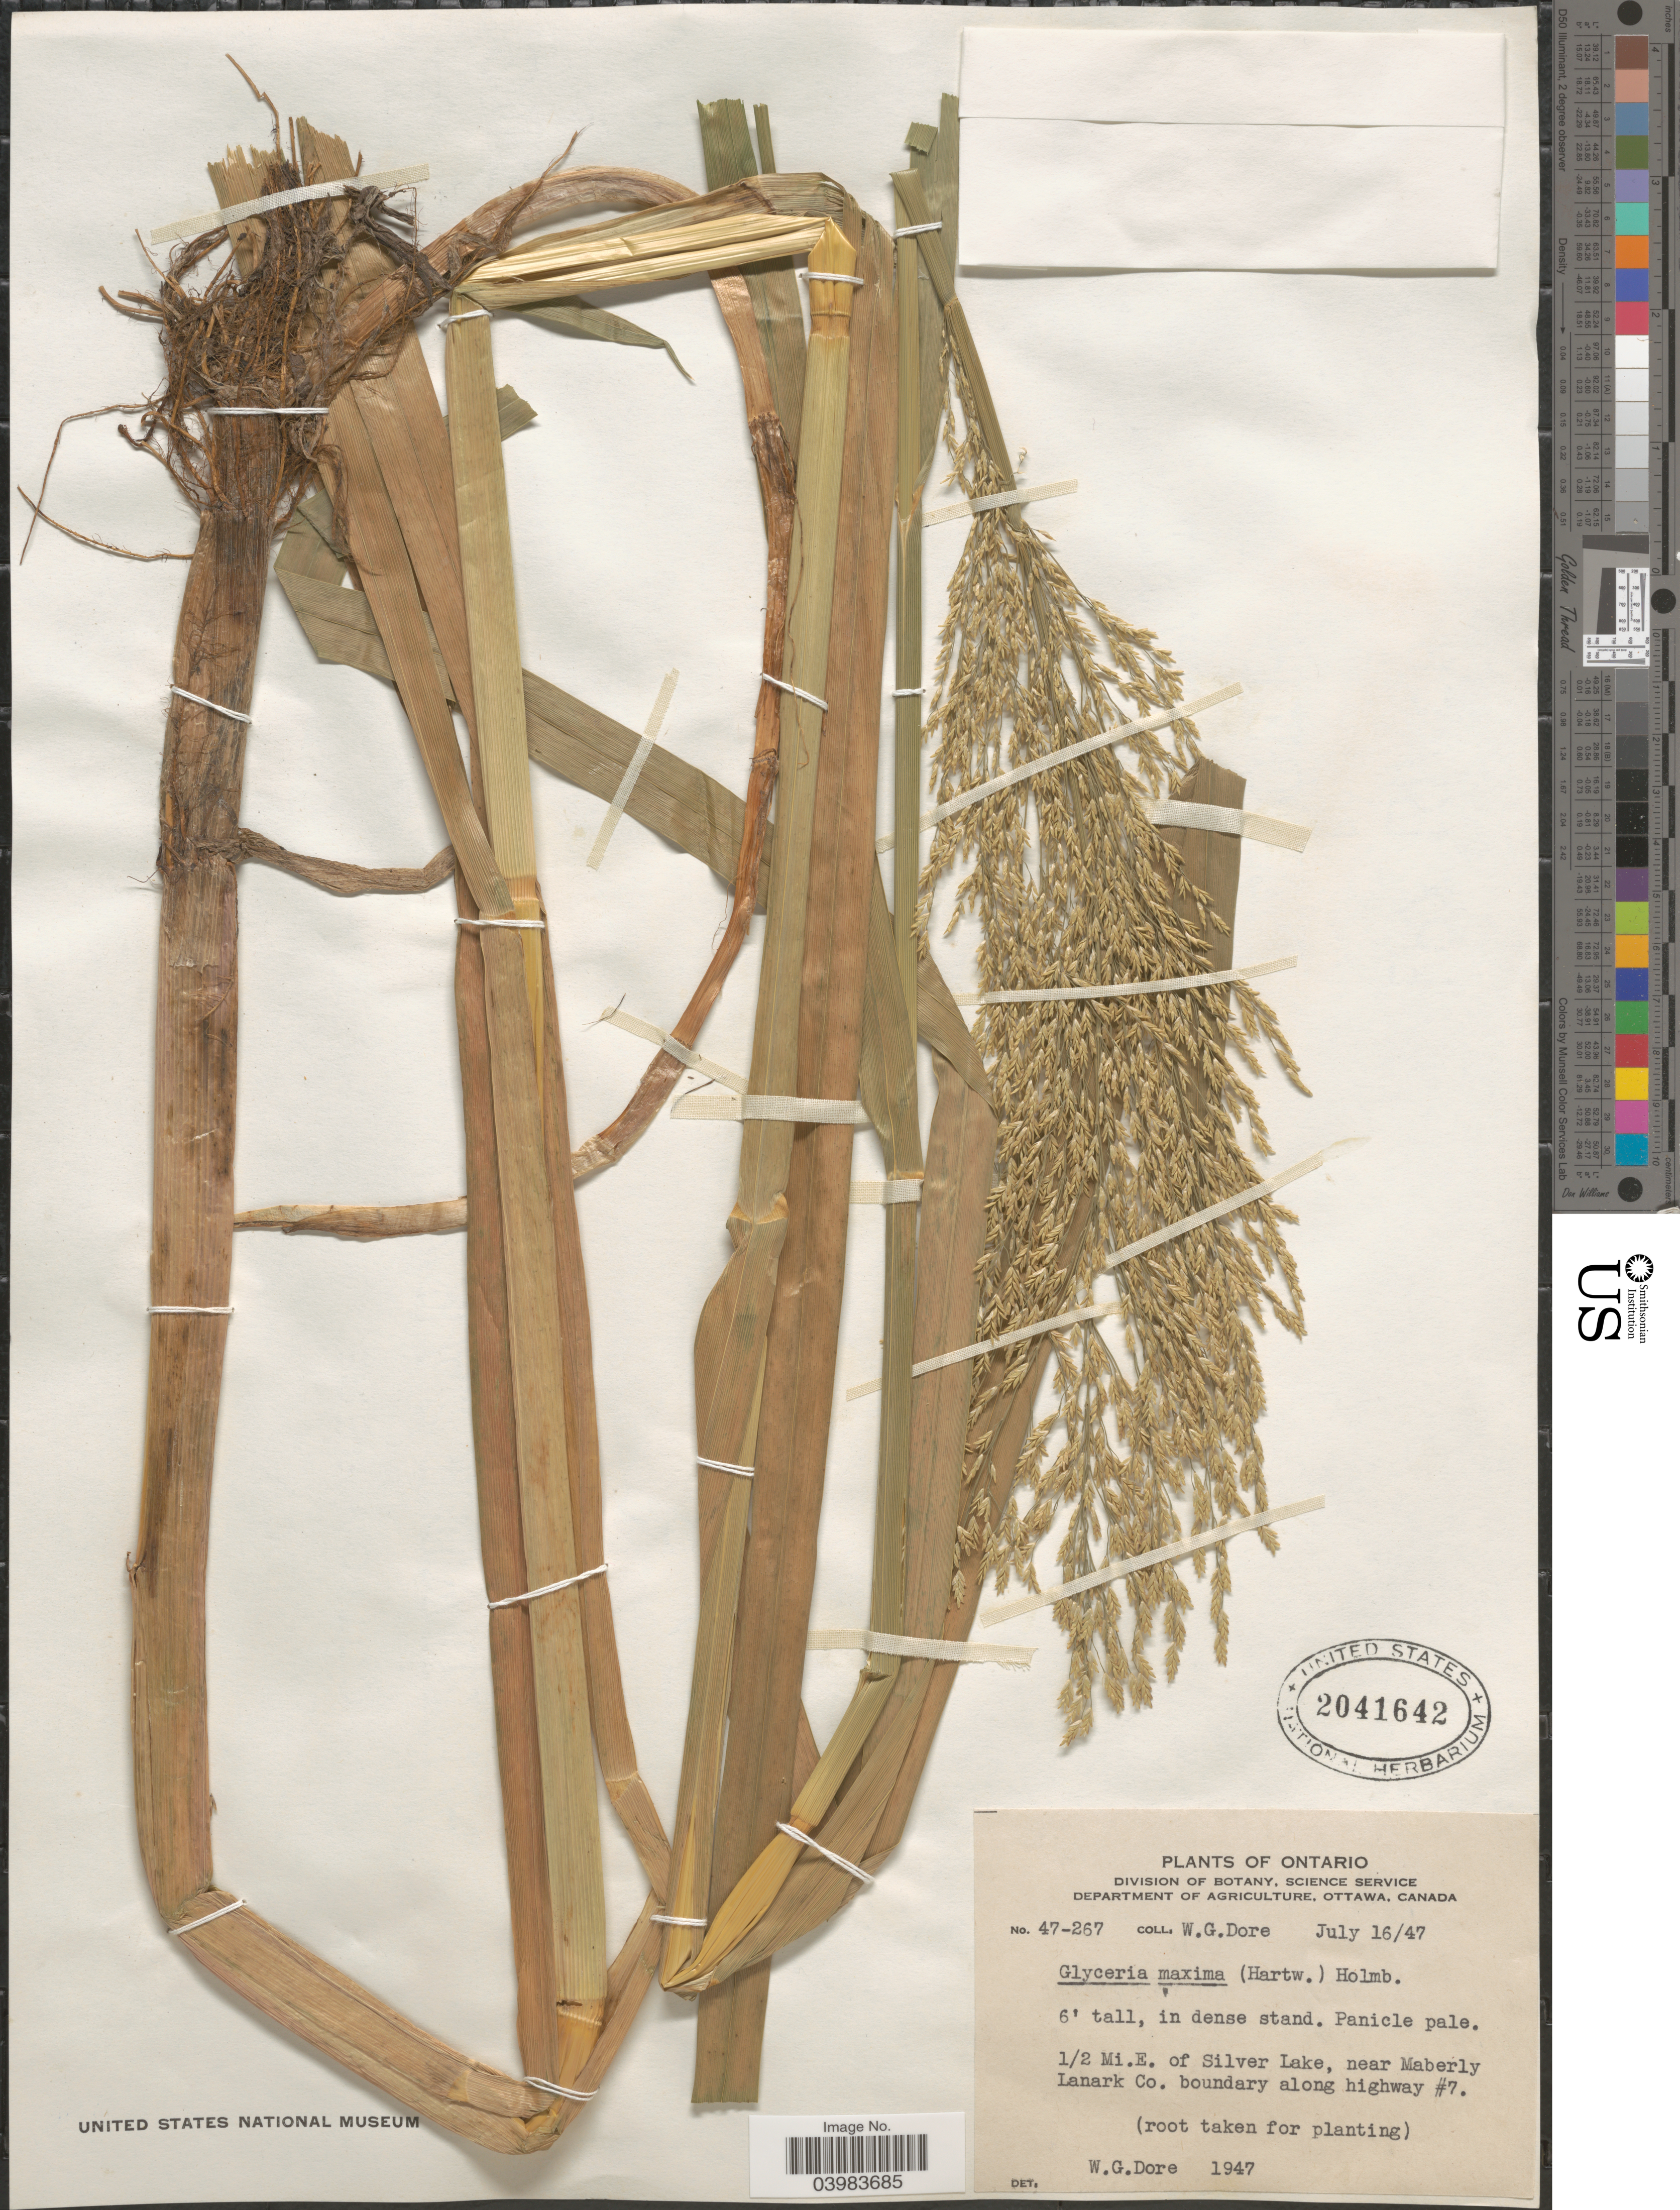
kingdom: Plantae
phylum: Tracheophyta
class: Liliopsida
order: Poales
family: Poaceae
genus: Glyceria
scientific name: Glyceria grandis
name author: S. Watson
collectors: W. Dore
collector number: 47-267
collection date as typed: Transcribed d/m/y: 16/7/47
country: Canada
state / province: Ontario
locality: ½ Mi.E. of Silver Lake, near Maberly Lanark Co. boundary along highway #7.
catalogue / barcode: US 2041642